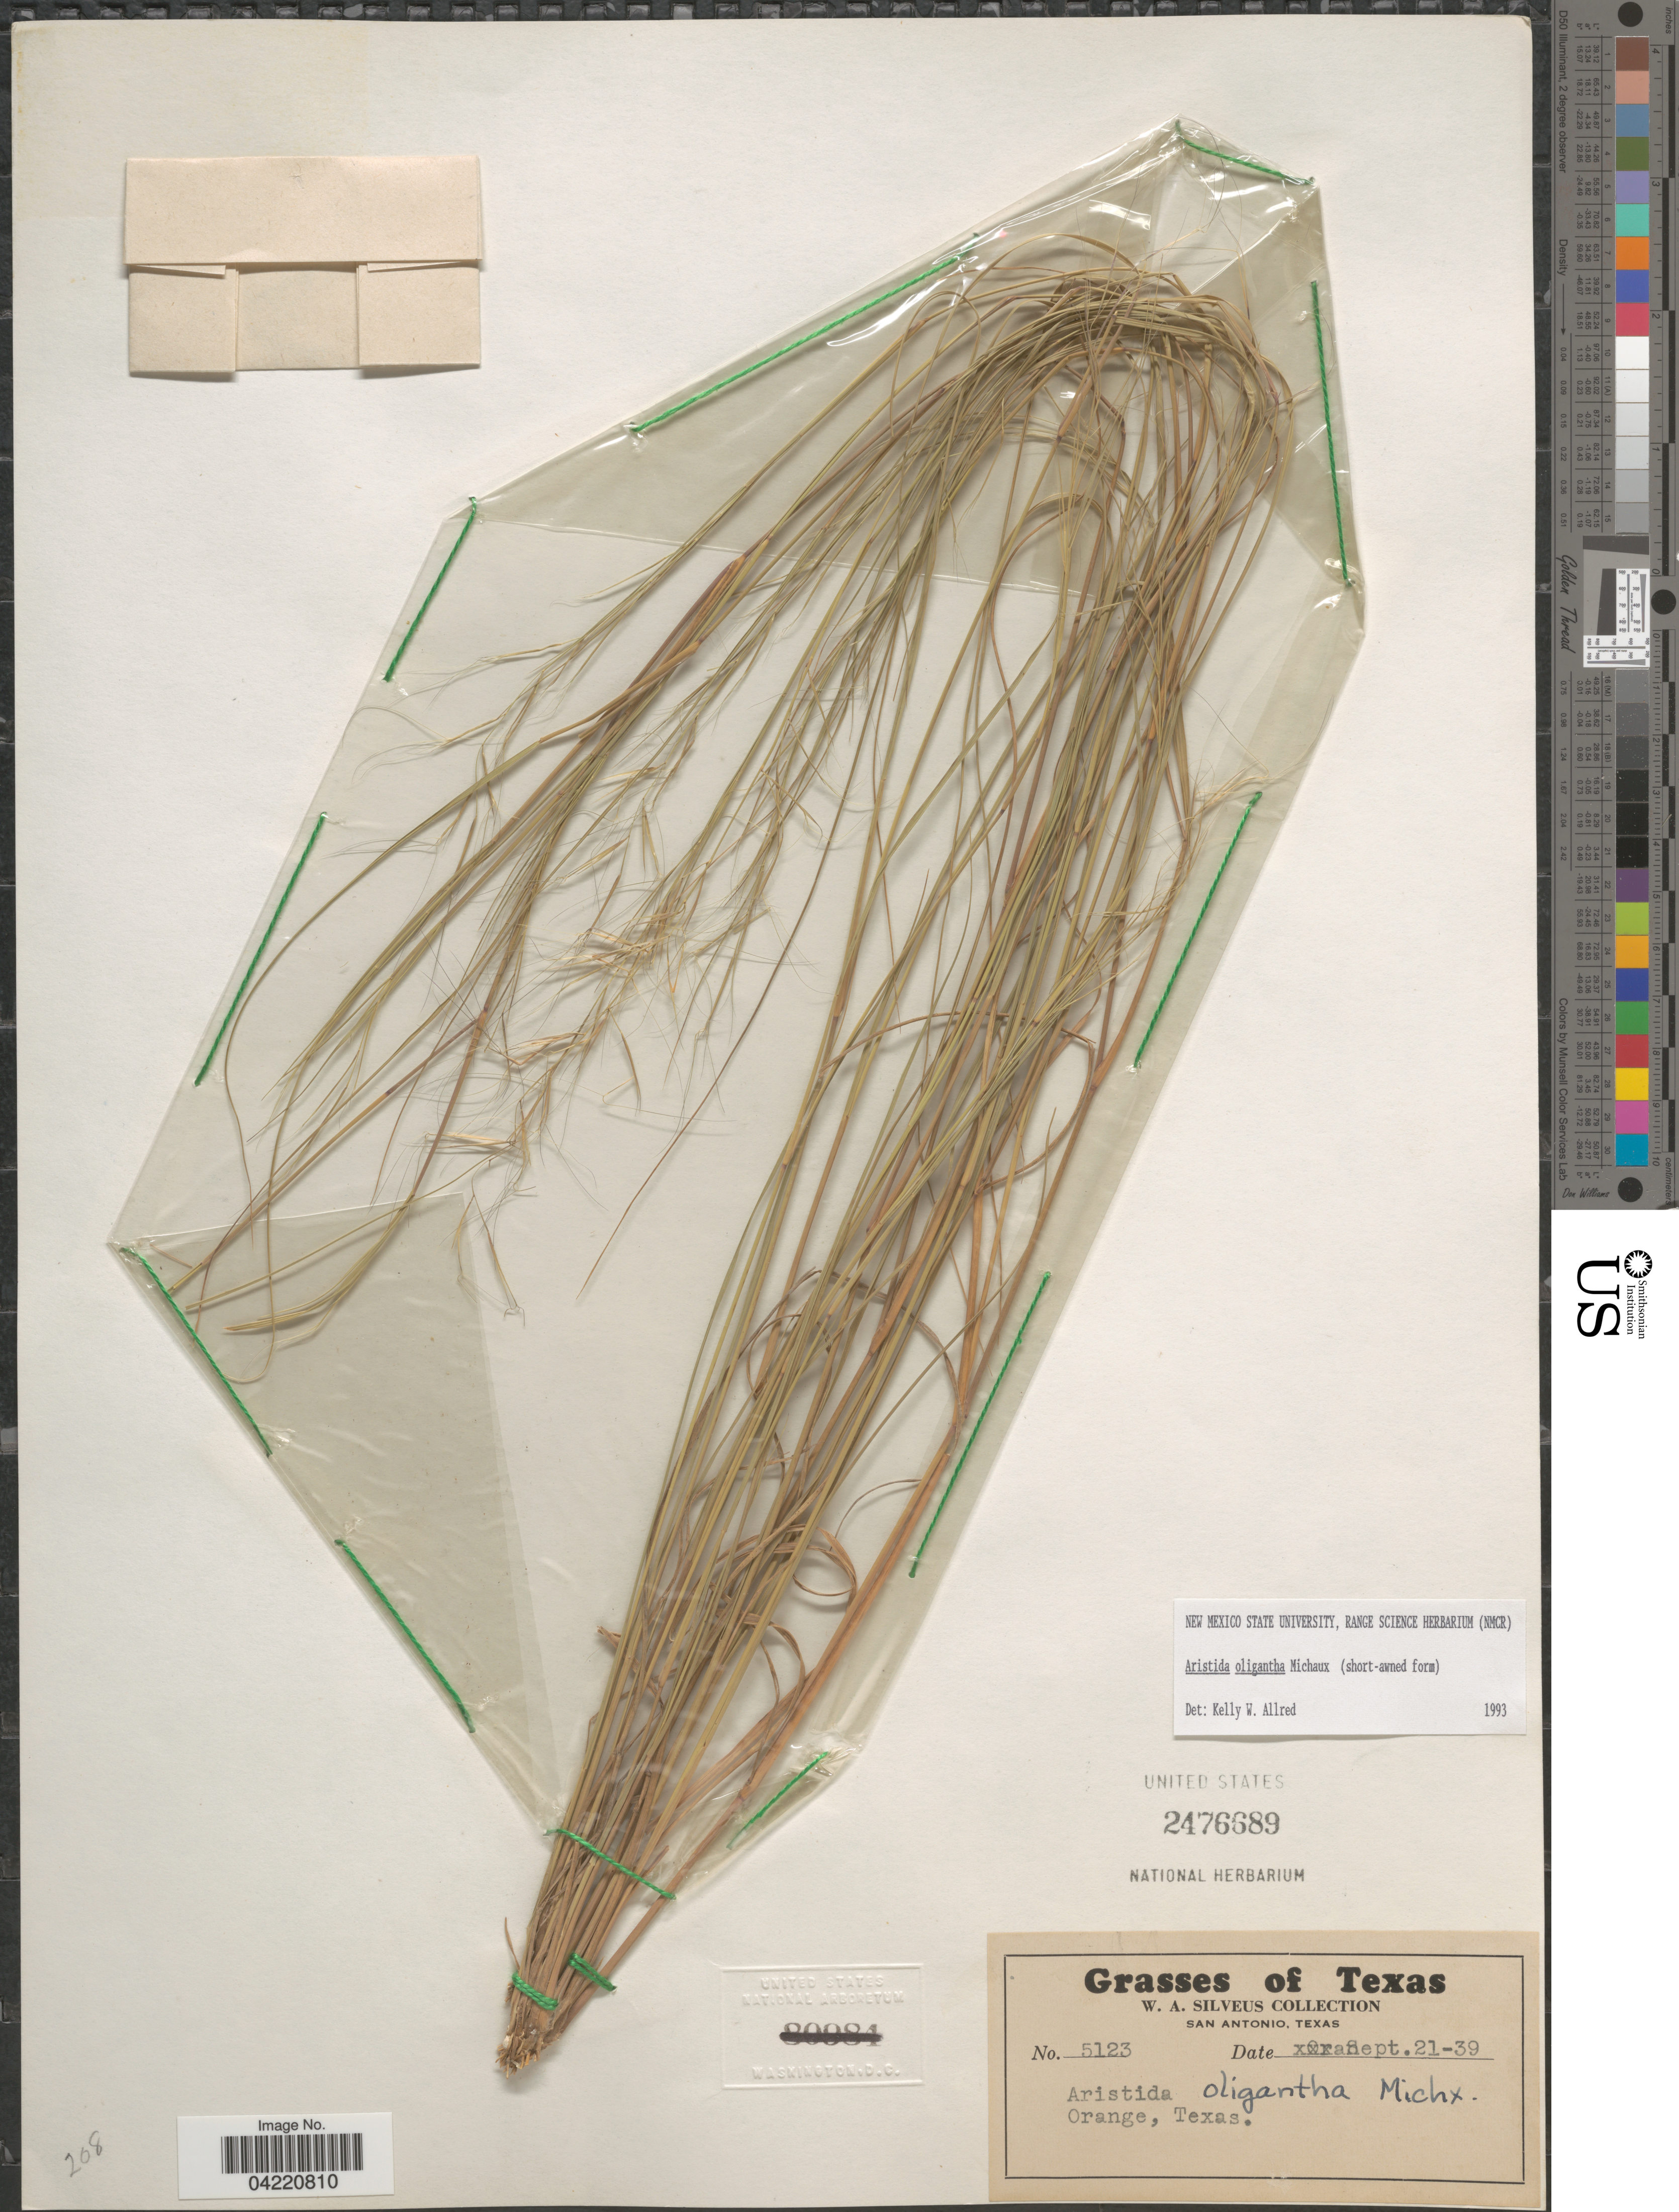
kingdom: Plantae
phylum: Tracheophyta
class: Liliopsida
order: Poales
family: Poaceae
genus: Aristida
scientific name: Aristida oligantha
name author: Michx.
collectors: W. Silveus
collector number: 5123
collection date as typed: Transcribed d/m/y: 21/9/39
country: United States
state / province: Texas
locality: Orange.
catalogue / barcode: US 2476689